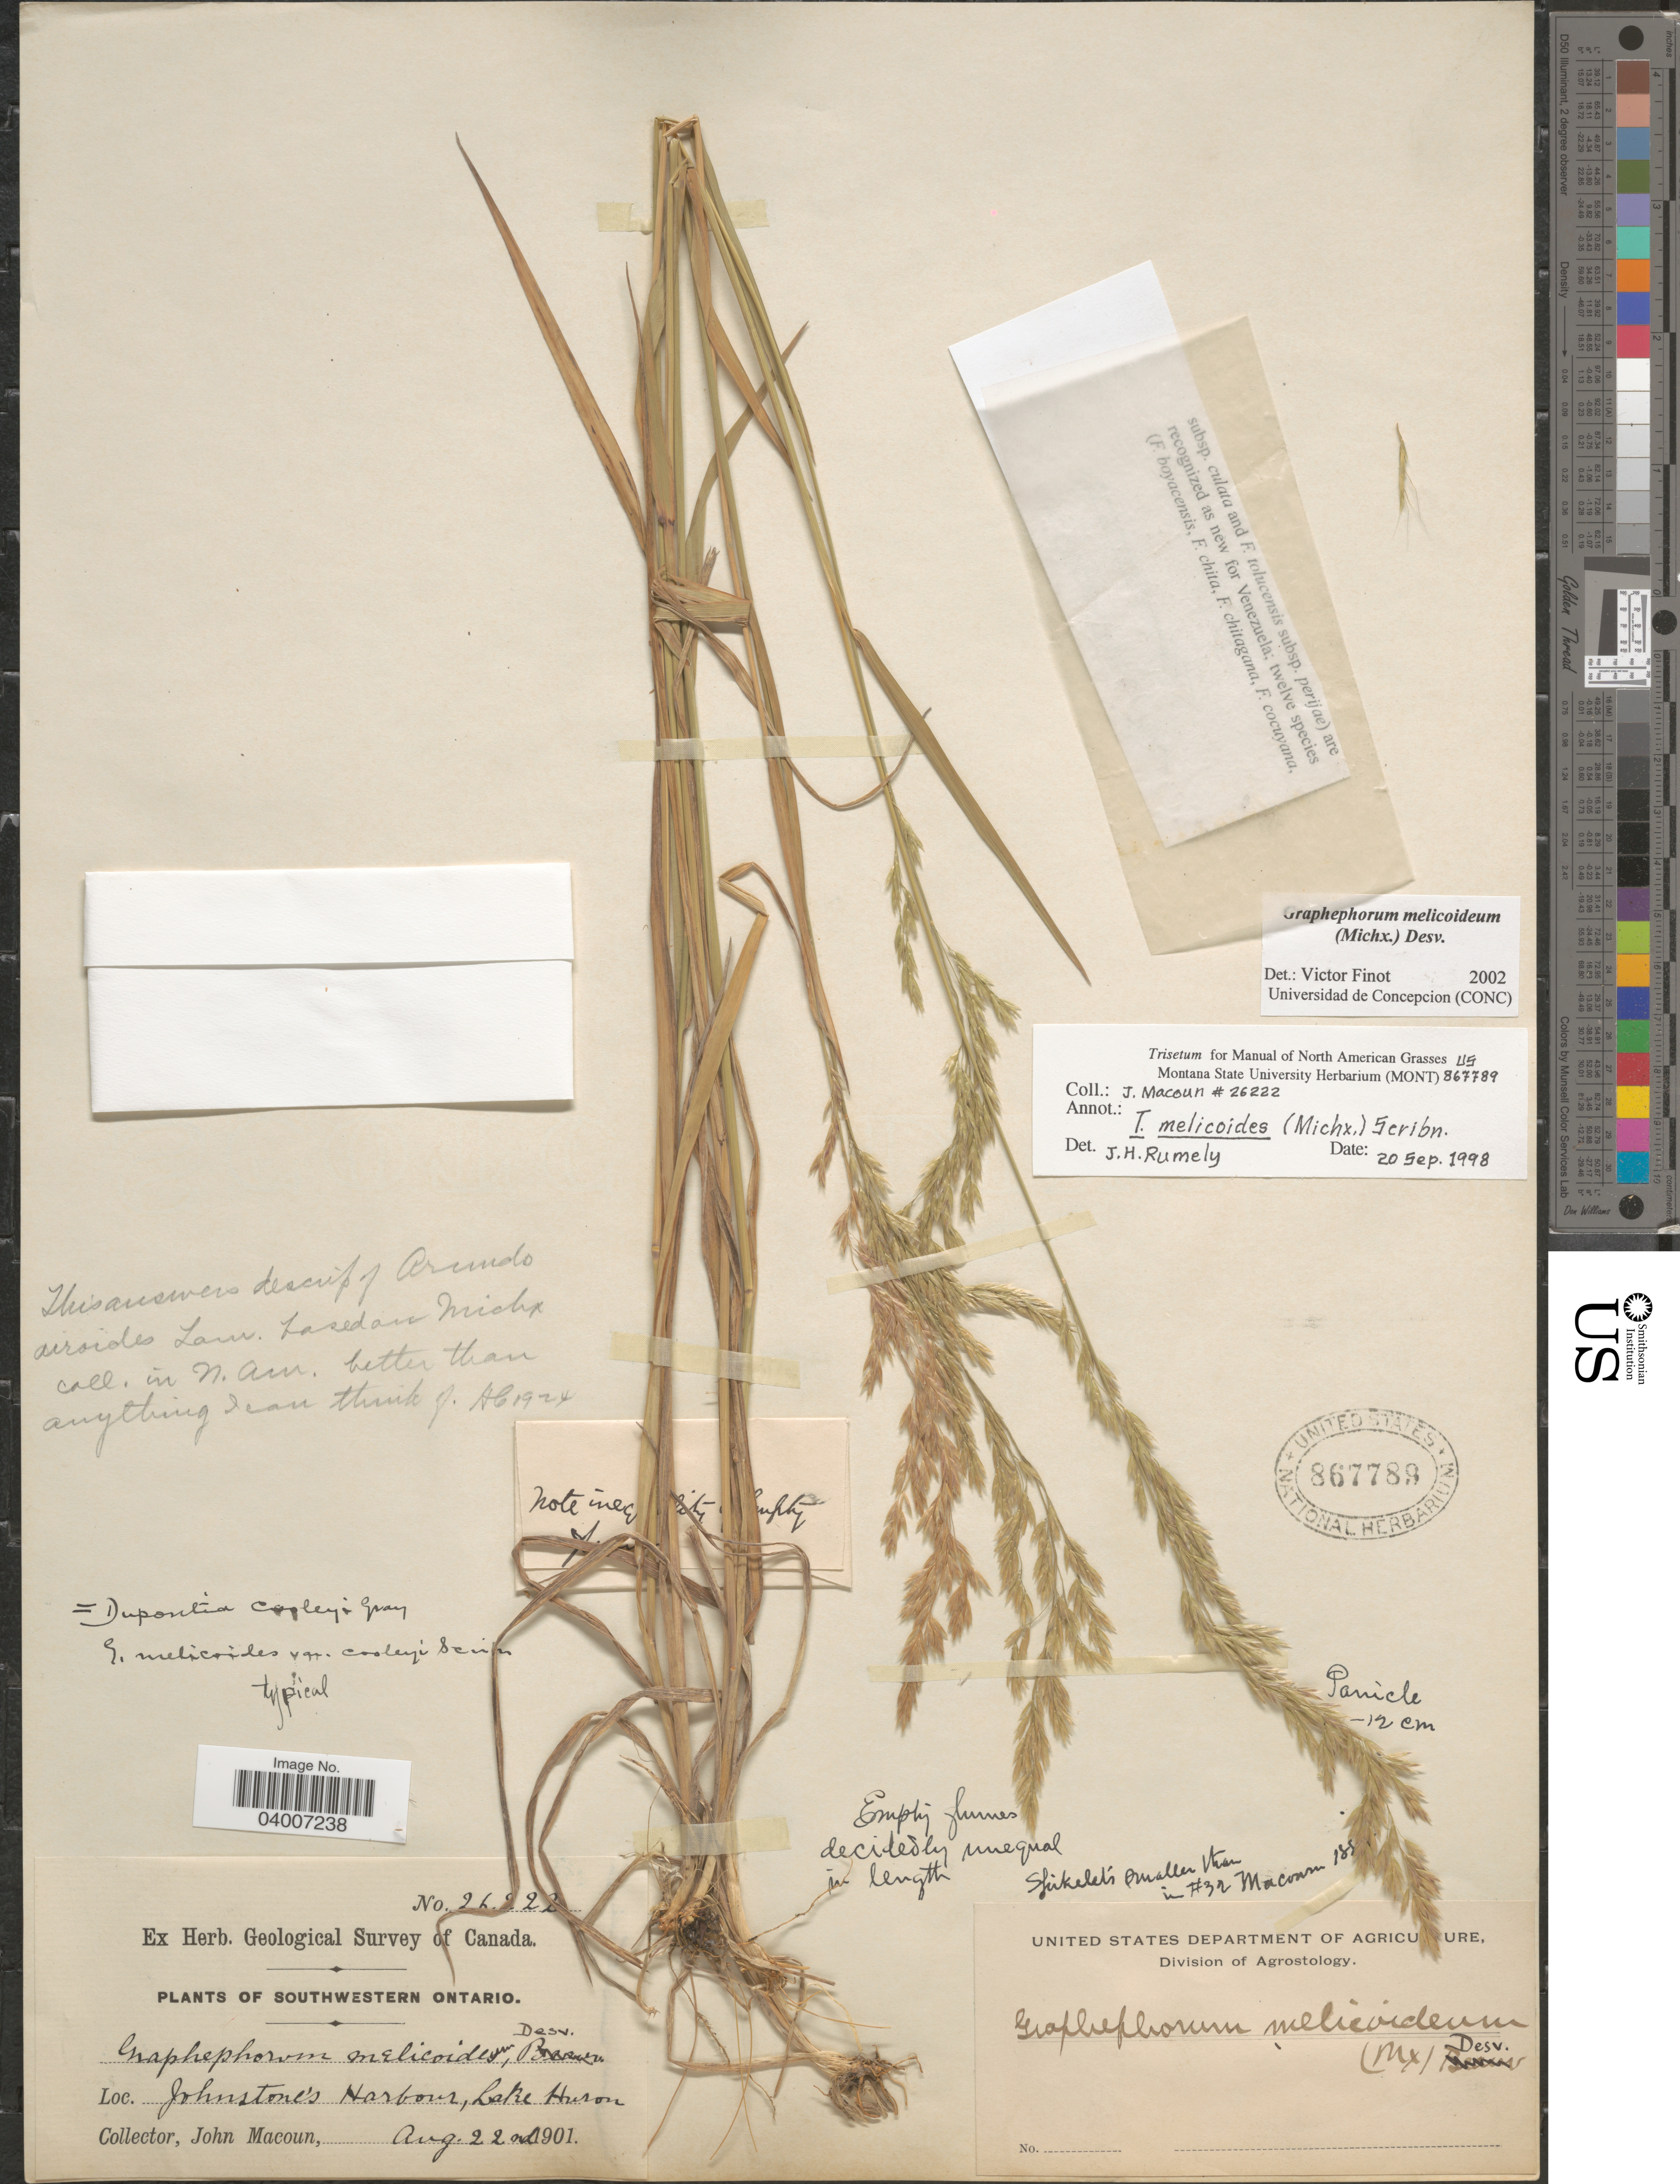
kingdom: Plantae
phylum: Tracheophyta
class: Liliopsida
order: Poales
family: Poaceae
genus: Graphephorum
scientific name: Graphephorum melicoides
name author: (F. Michx.) Desv.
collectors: J. Macoun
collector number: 26222*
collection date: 1901-08-22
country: Canada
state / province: Ontario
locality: Southwestern Ontario. Johnstone's Harbour, Lake Huron.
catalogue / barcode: US 867789